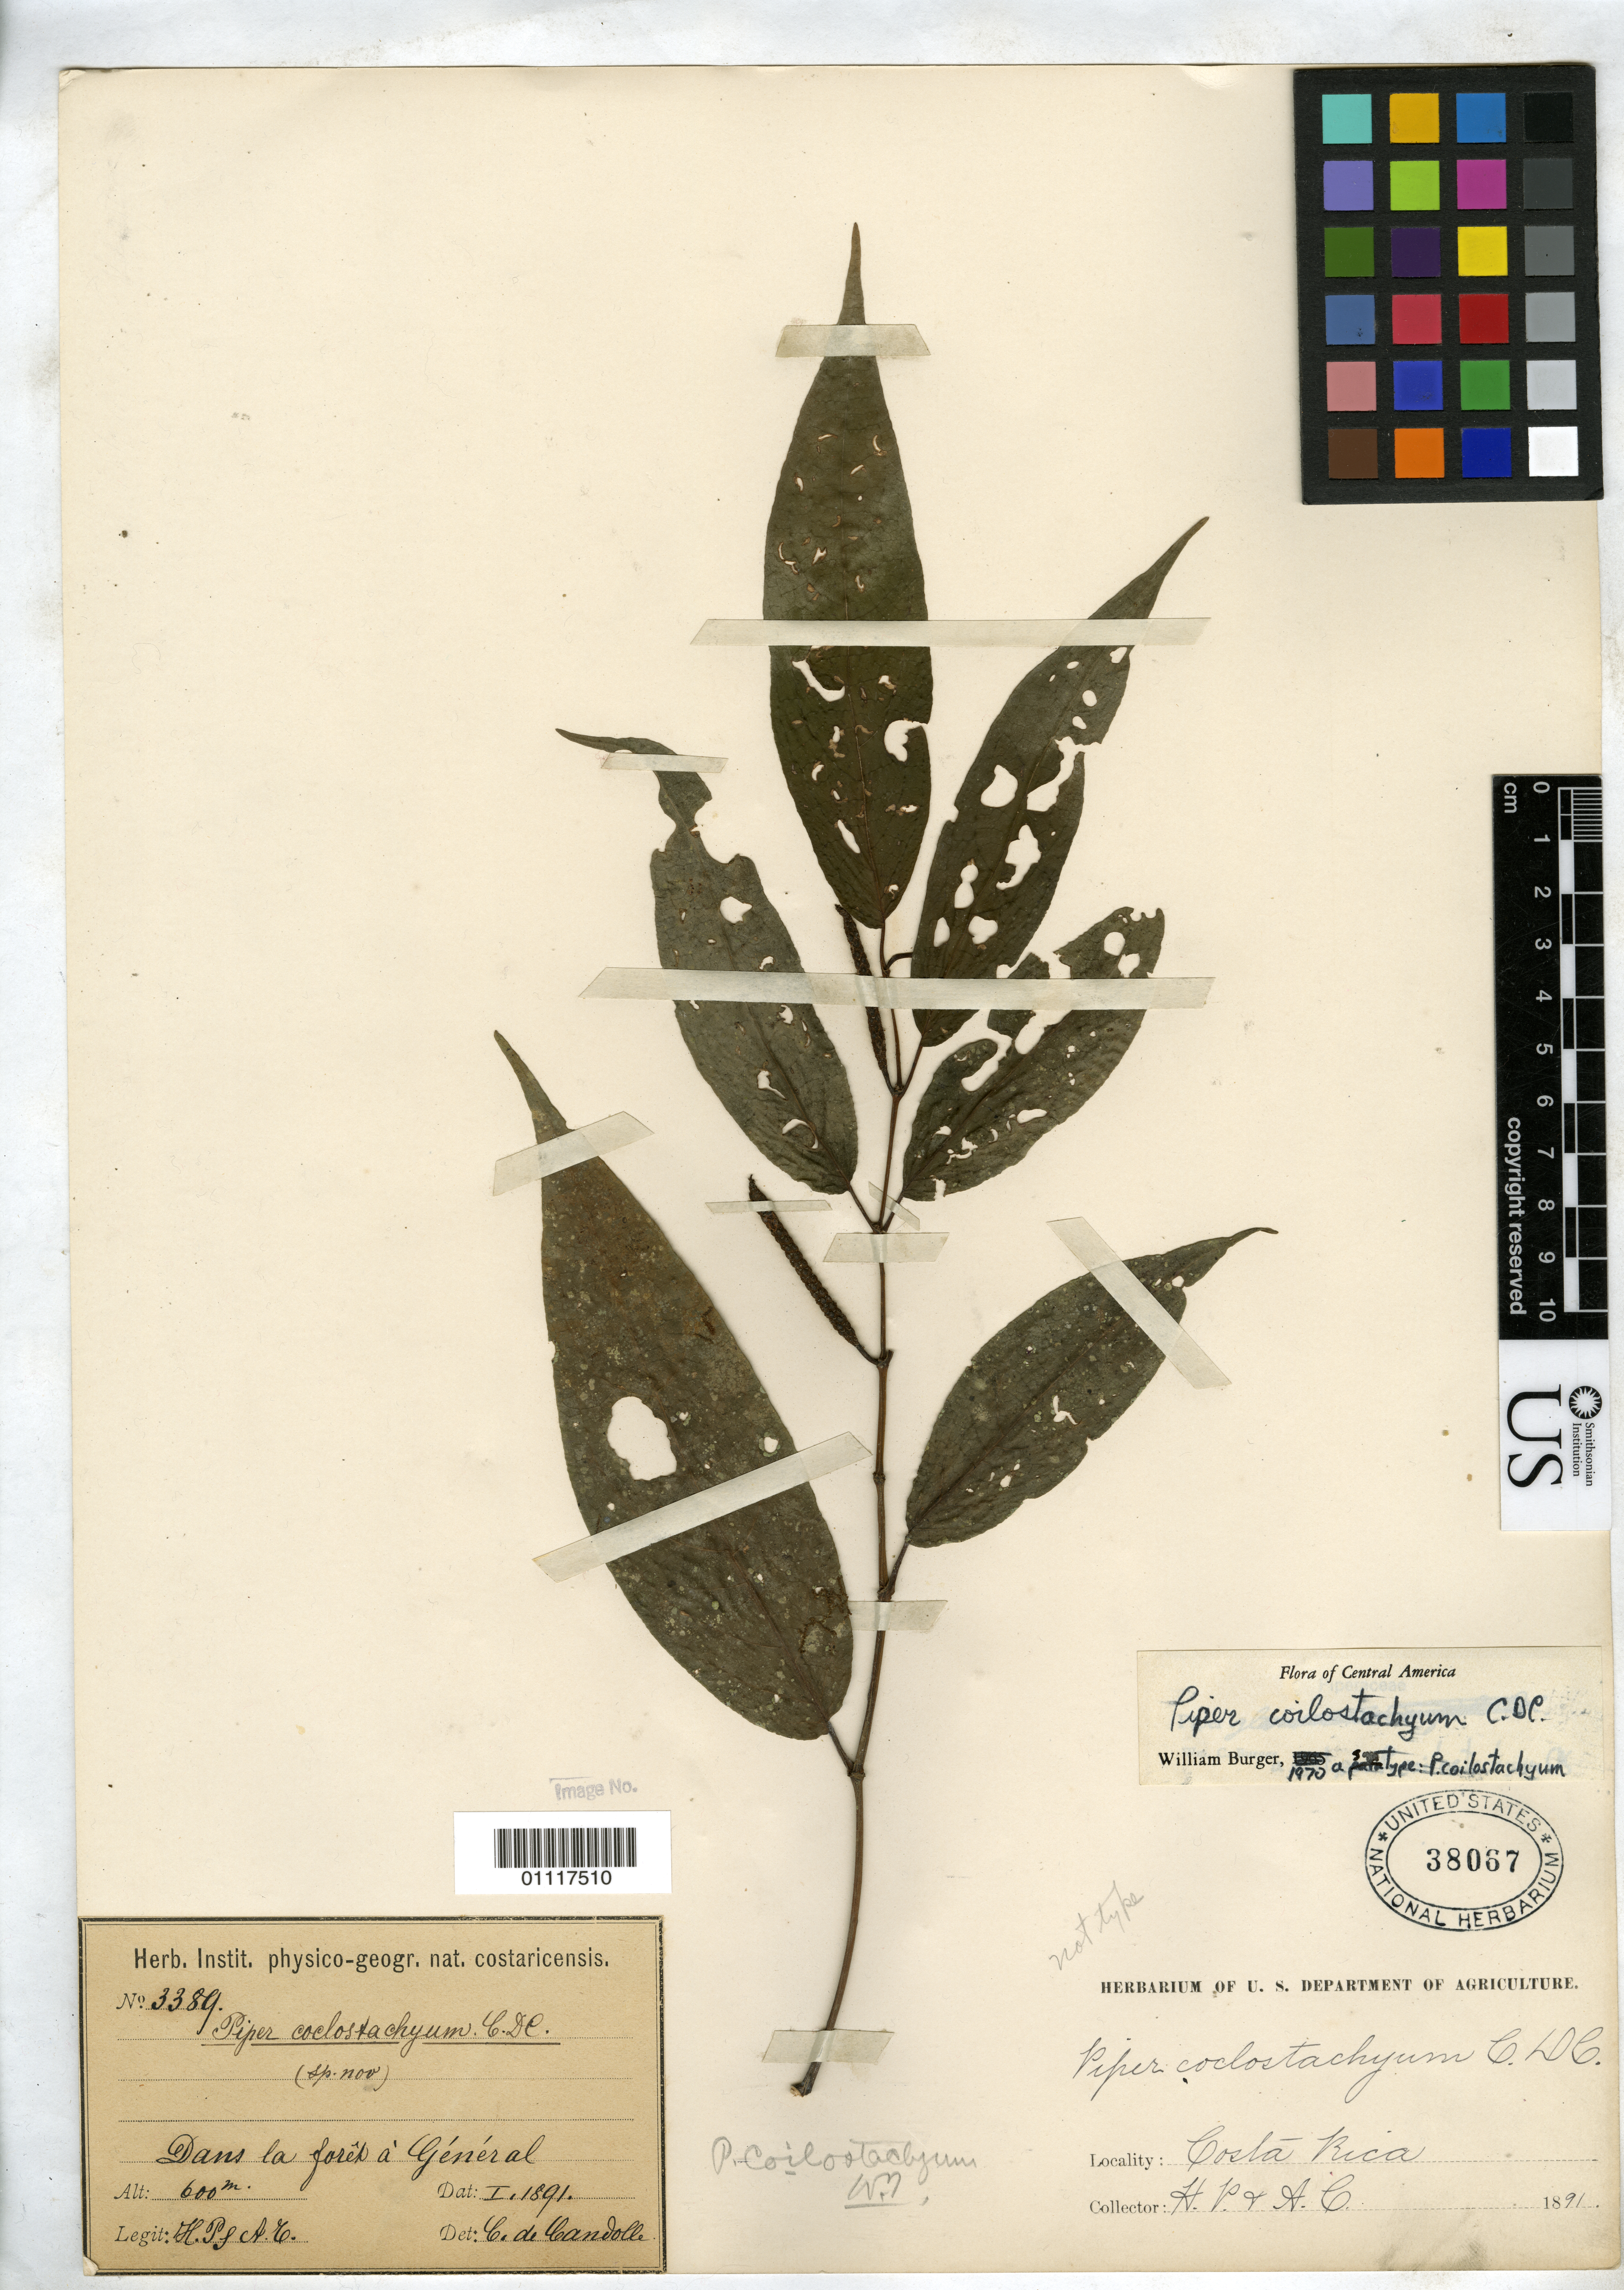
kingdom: Plantae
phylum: Tracheophyta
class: Magnoliopsida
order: Piperales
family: Piperaceae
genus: Piper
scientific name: Piper coilostachyum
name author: C. DC.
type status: Syntype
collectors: H. F. Pittier & A. Tonduz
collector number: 3389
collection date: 1891-01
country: Costa Rica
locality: Dans la foreh a General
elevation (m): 600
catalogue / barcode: US 38067